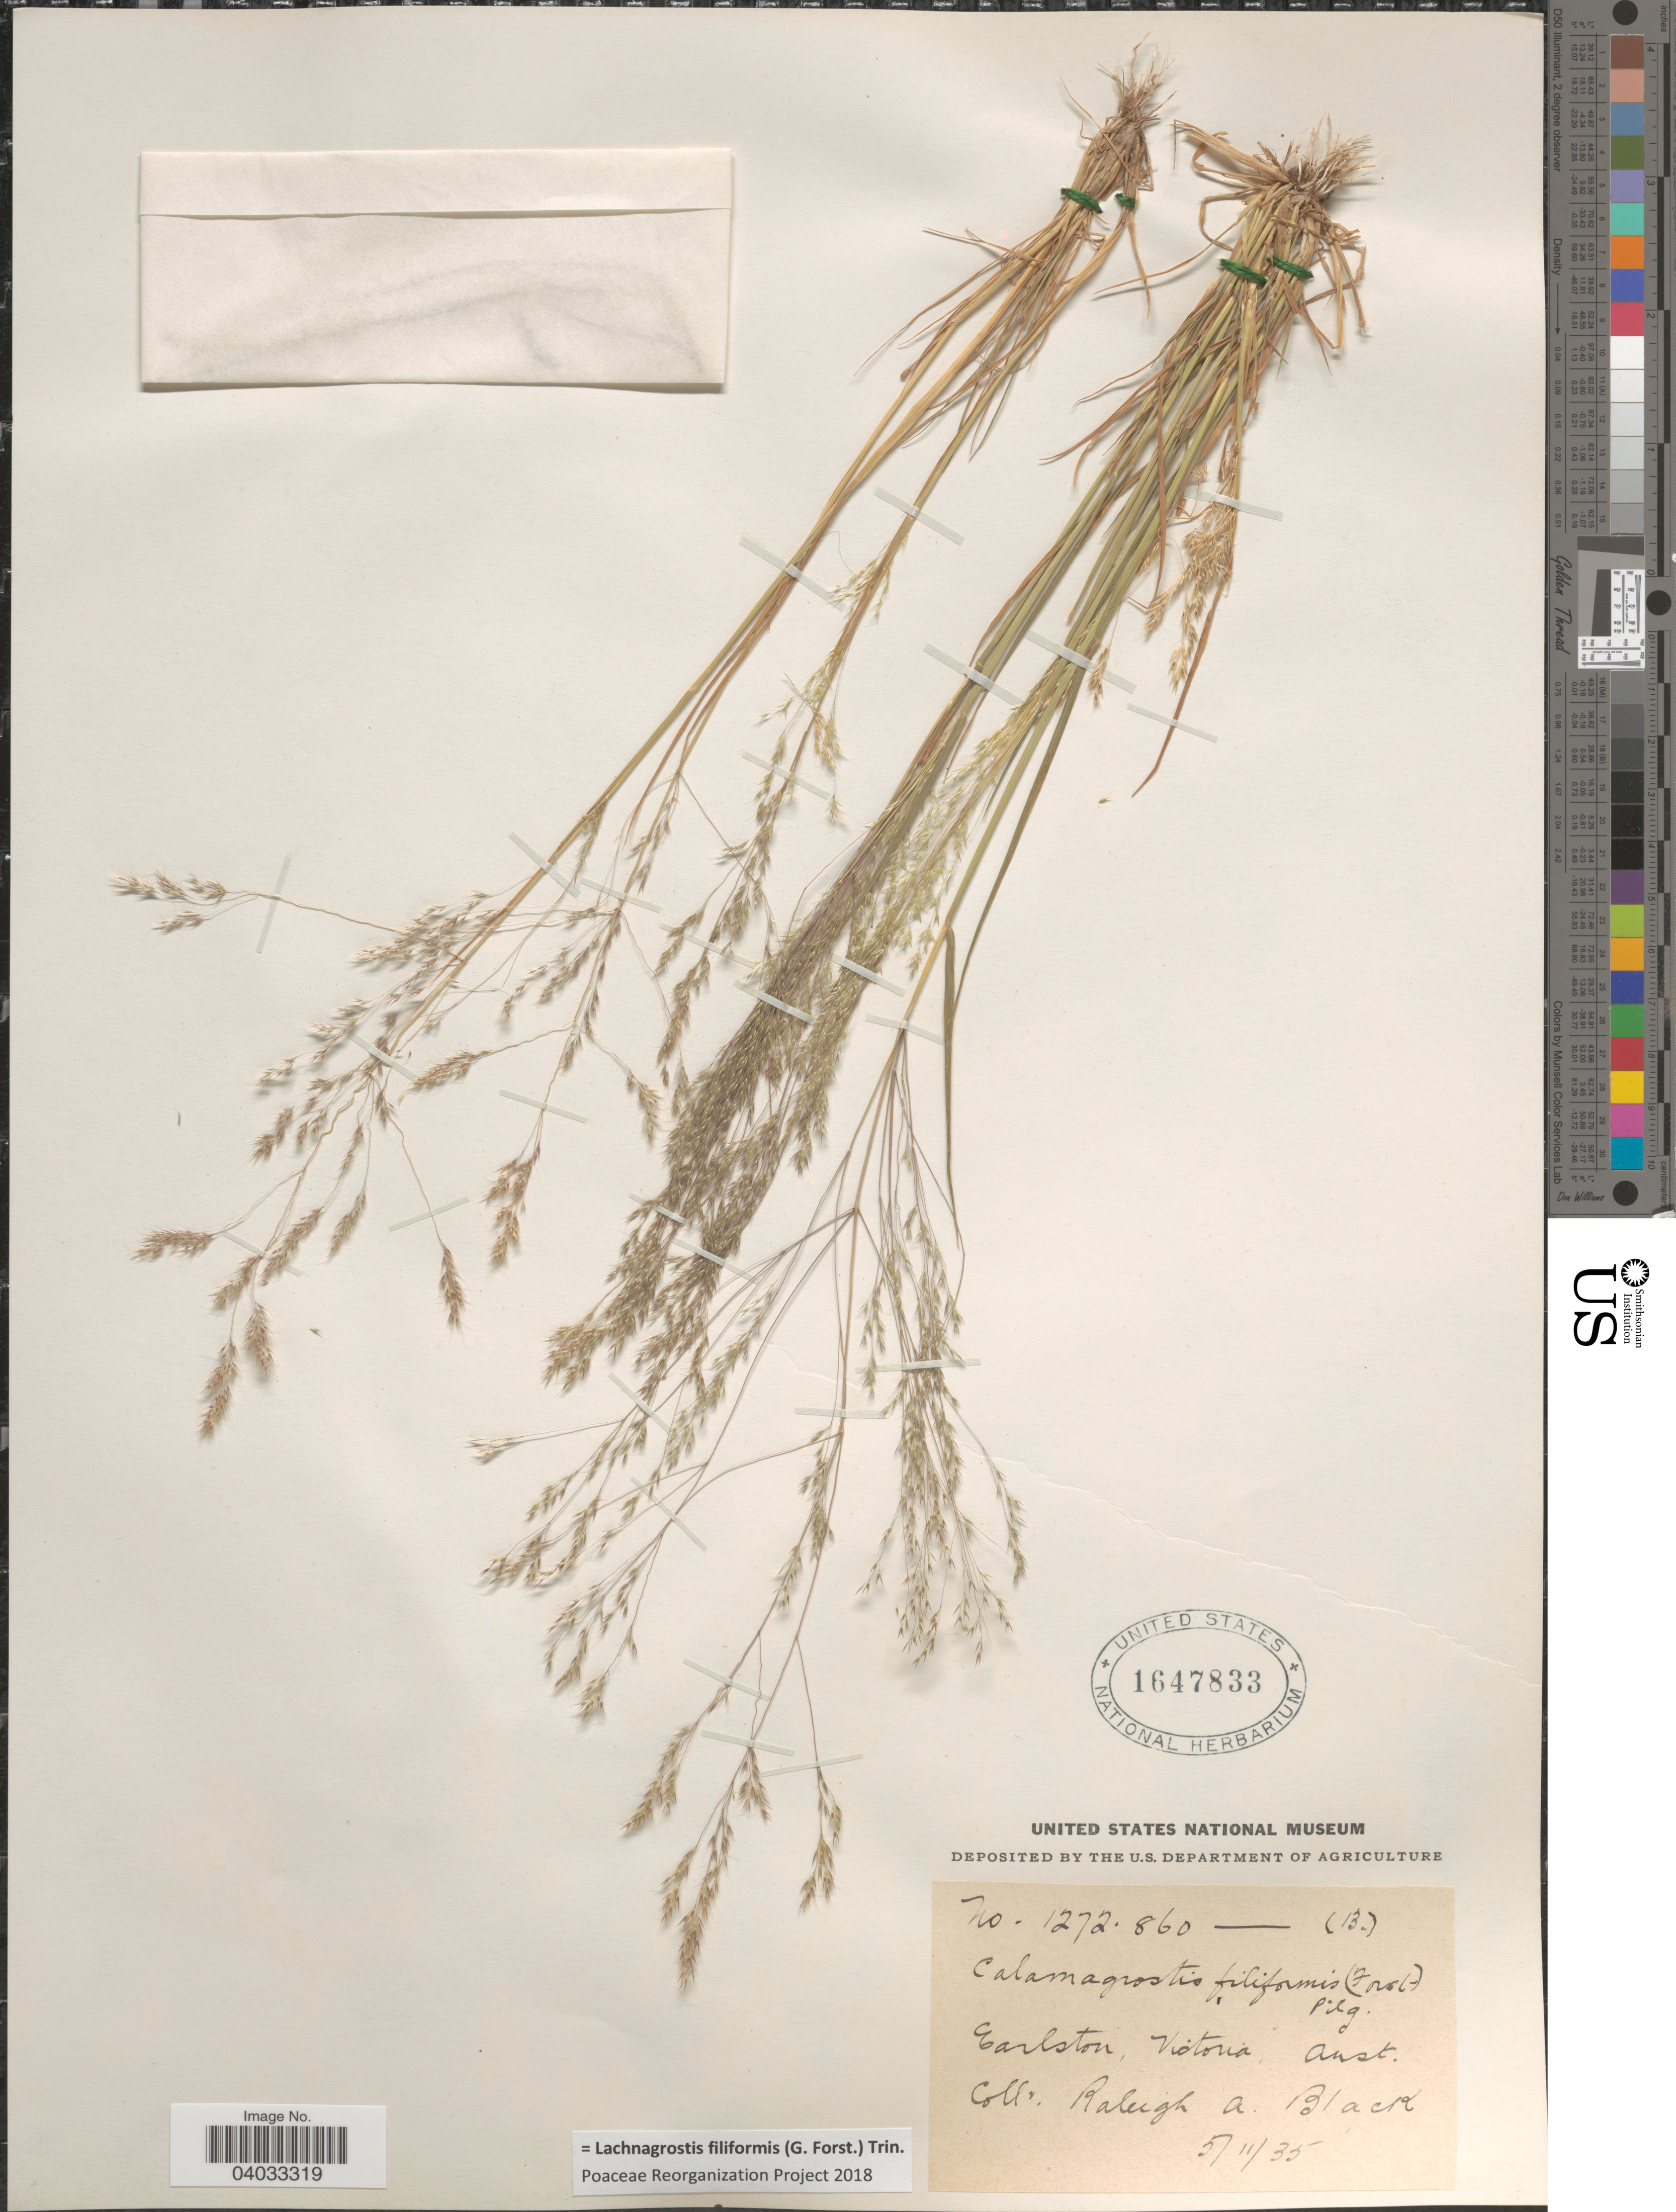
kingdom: Plantae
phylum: Tracheophyta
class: Liliopsida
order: Poales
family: Poaceae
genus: Lachnagrostis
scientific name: Lachnagrostis filiformis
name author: (J.R. Forst.) Trin.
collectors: R. A. Black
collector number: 1272.860 (13)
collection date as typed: Transcribed d/m/y: 5/11/35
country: Australia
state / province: Victoria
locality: Earlston.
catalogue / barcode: US 1647833